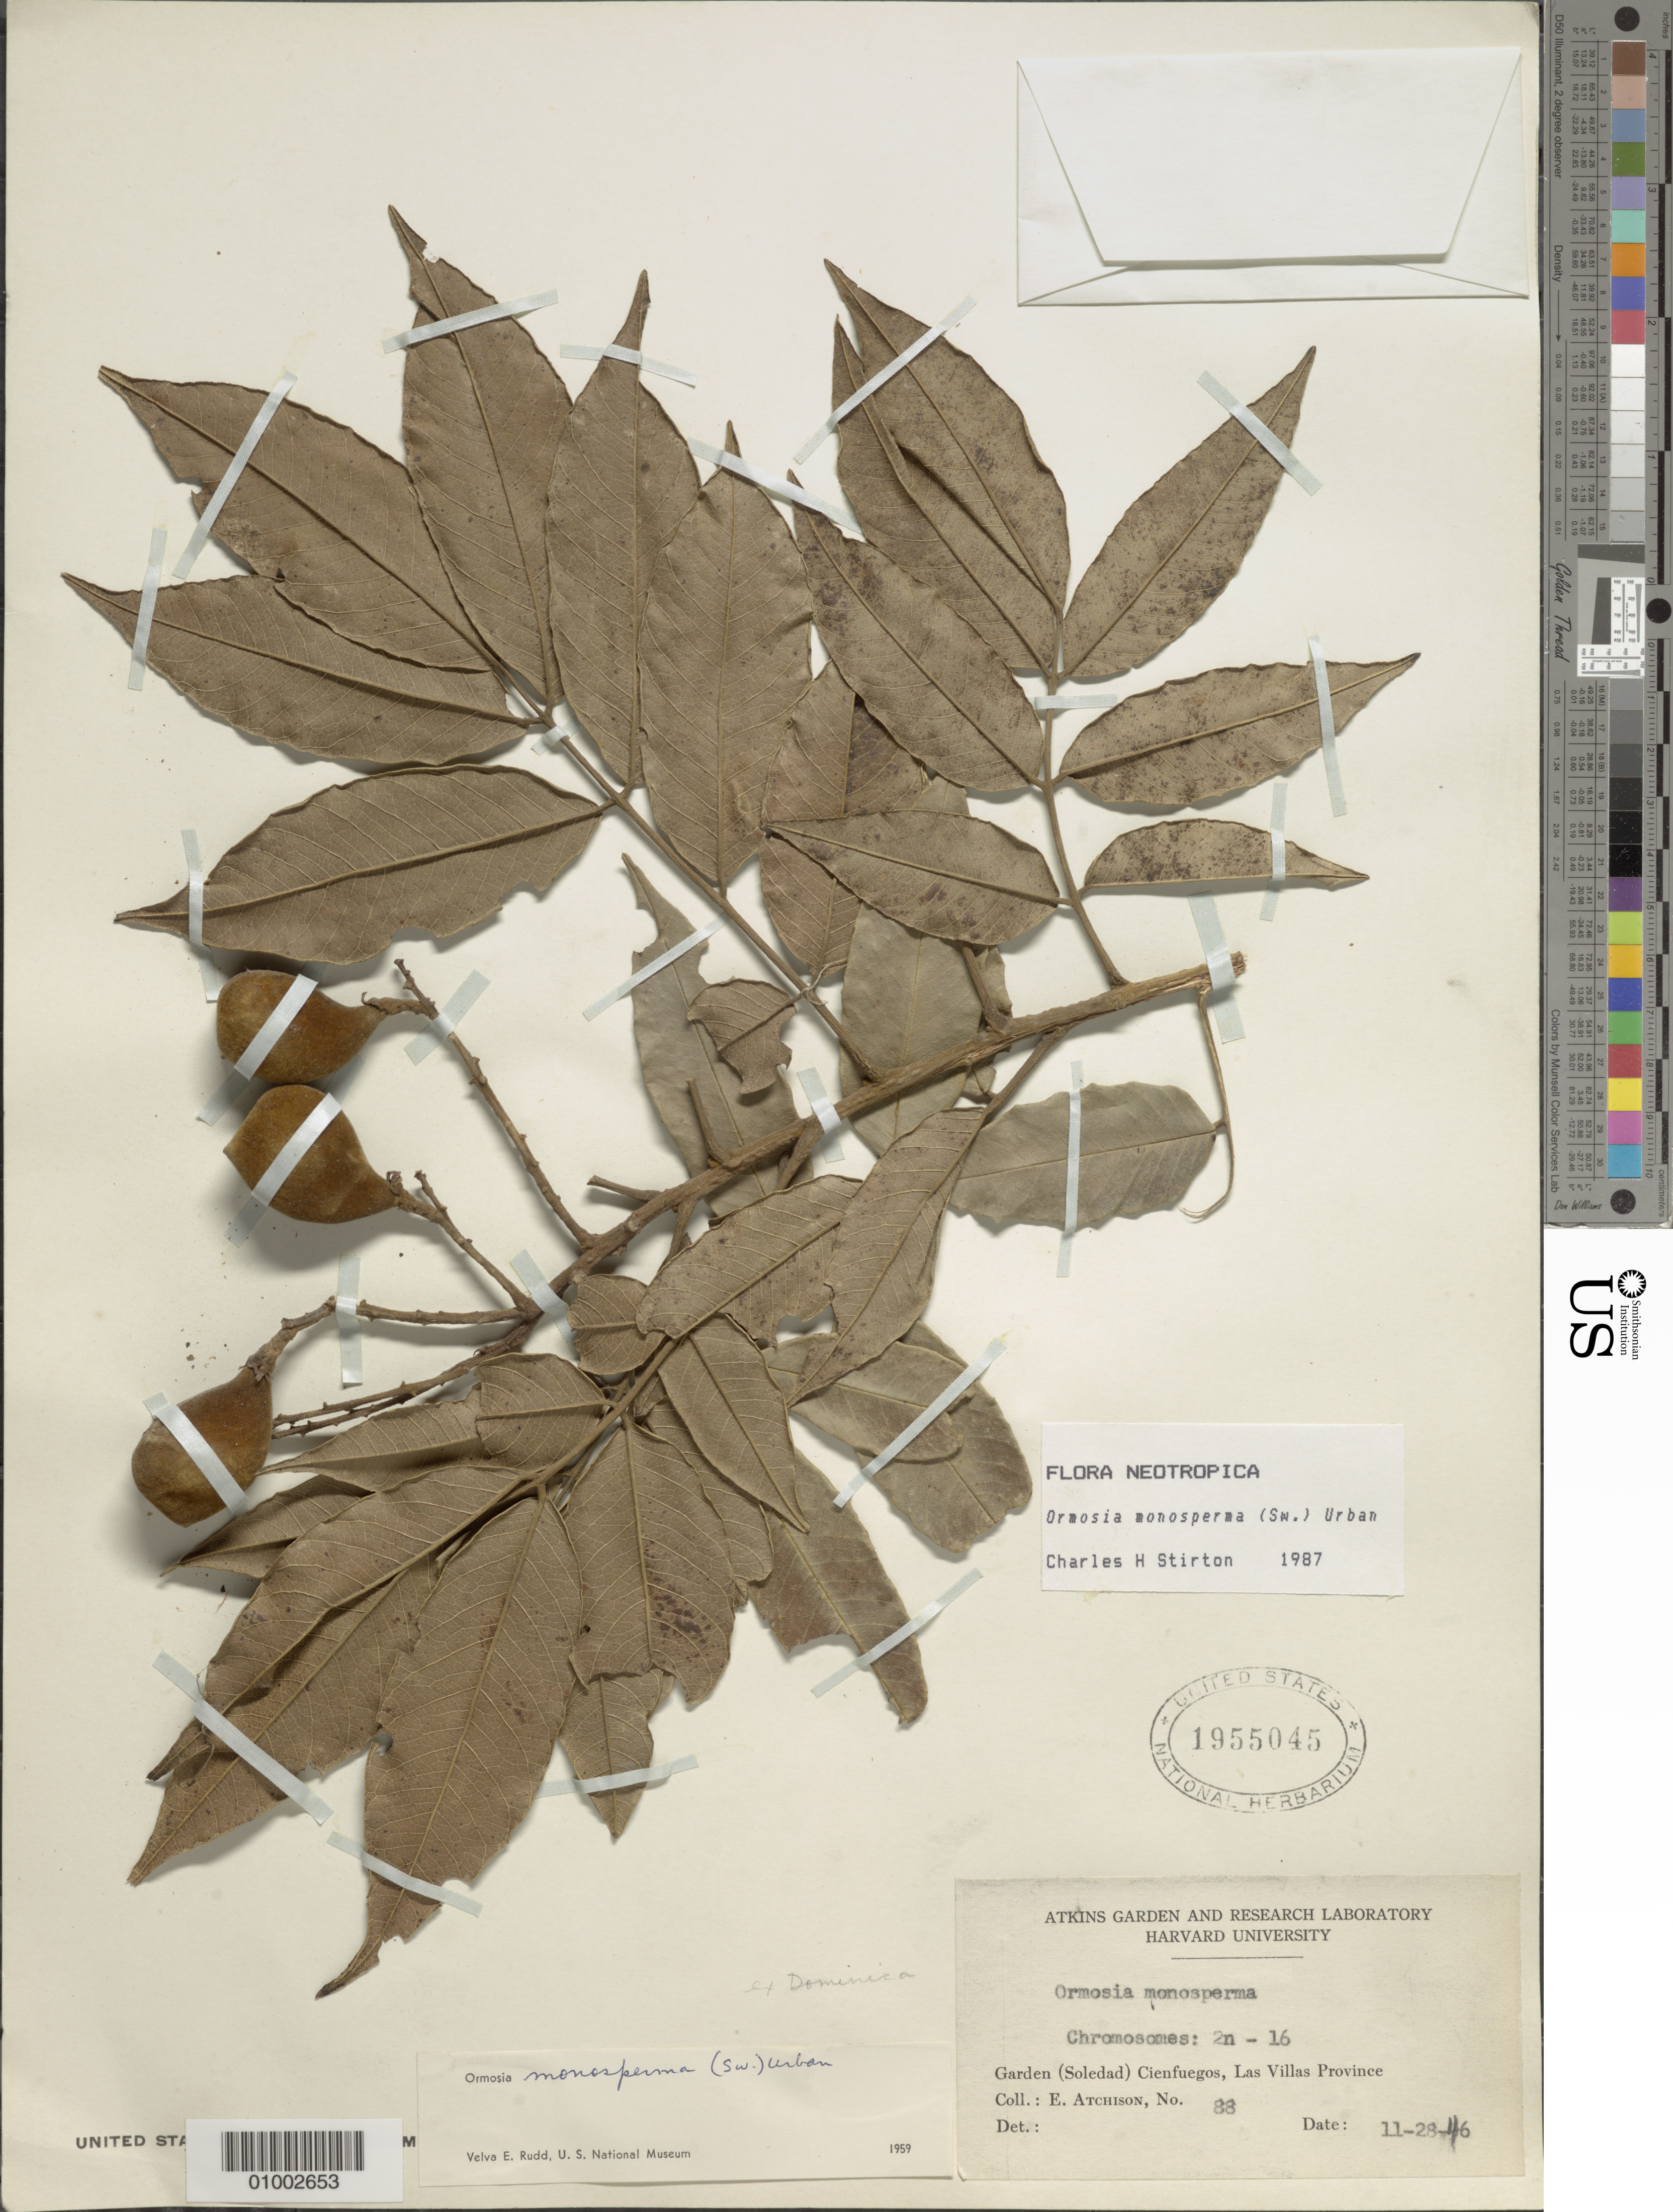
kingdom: Plantae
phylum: Tracheophyta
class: Magnoliopsida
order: Fabales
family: Fabaceae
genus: Ormosia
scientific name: Ormosia monosperma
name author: (Sw.) Urb.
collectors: E. Atchison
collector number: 88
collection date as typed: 28 Nov 1946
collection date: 1946-11-28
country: Cuba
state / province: Cienfuegos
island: Cuba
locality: (Soledad) Ciefuegos, Las Villas Province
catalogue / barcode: US 1955045